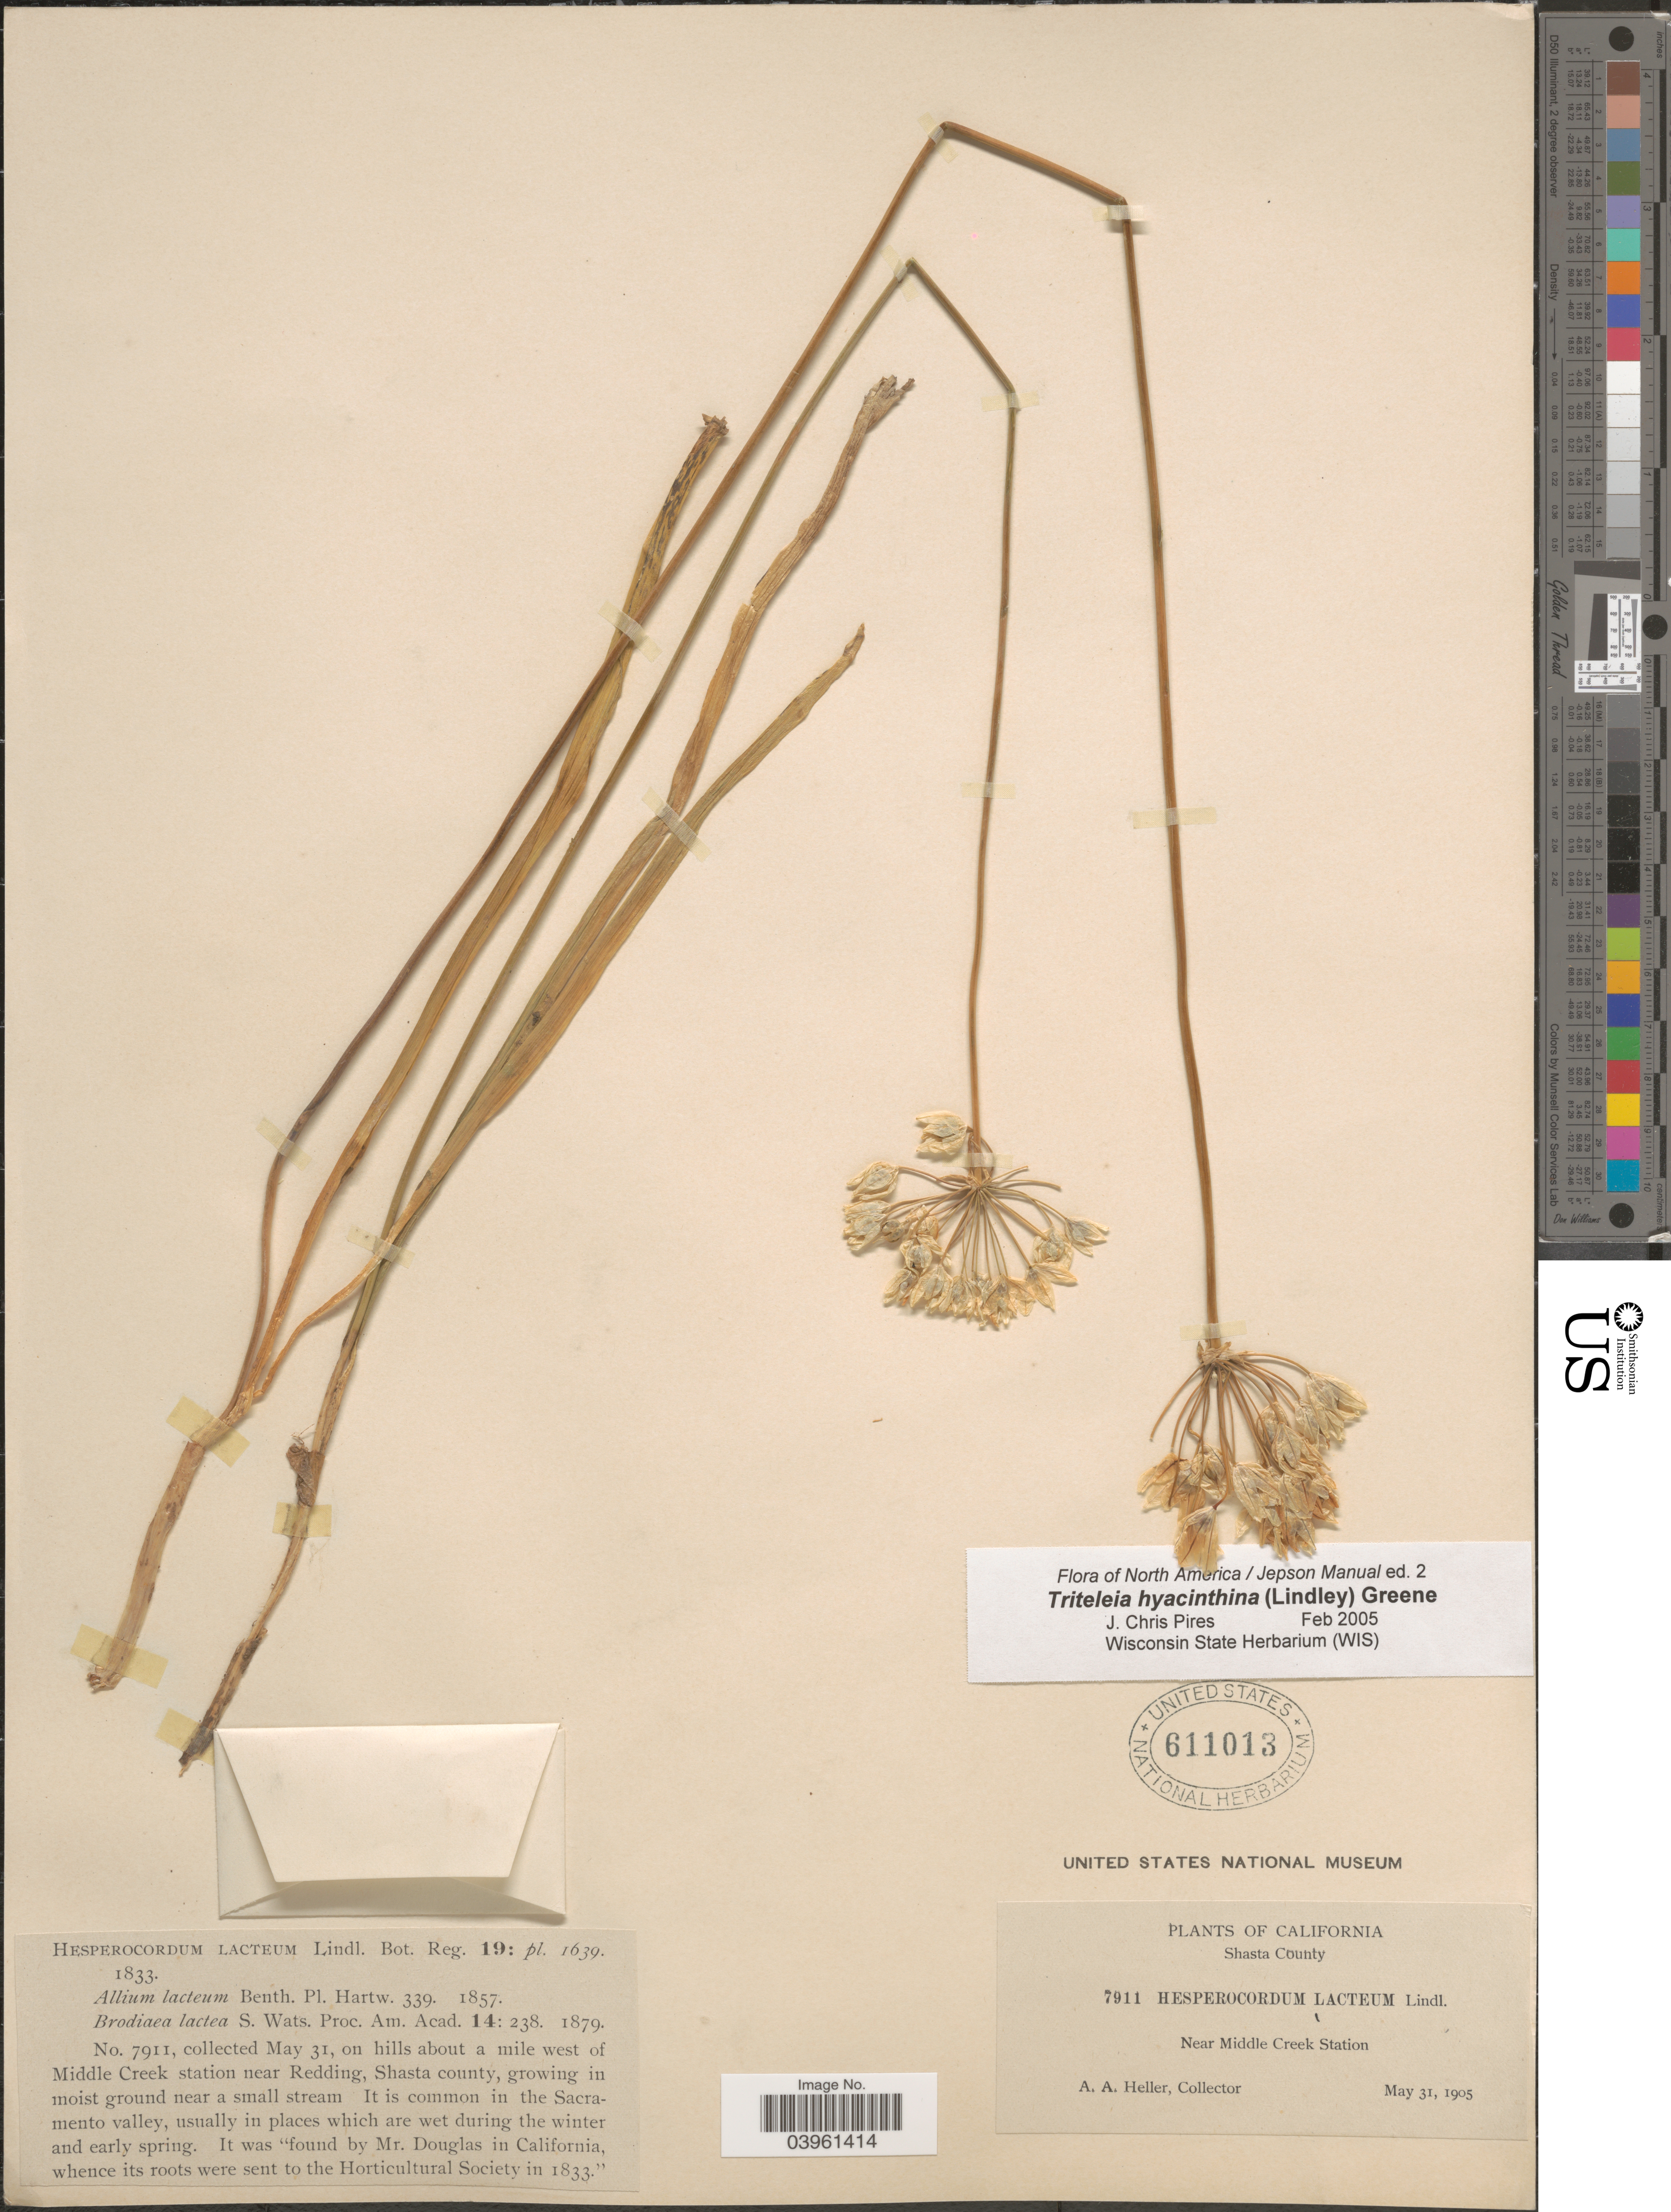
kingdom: Plantae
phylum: Tracheophyta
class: Liliopsida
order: Asparagales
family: Asparagaceae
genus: Triteleia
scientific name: Triteleia hyacinthina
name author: (Lindl.) Greene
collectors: A. A. Heller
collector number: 7911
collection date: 1905-05-31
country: United States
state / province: California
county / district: Shasta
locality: Shasta County. Near Middle Creek Station. On hills about a mile west of Middle Creek station near Redding, Shasta county. It is common in the Sacramento valley.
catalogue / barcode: US 611013